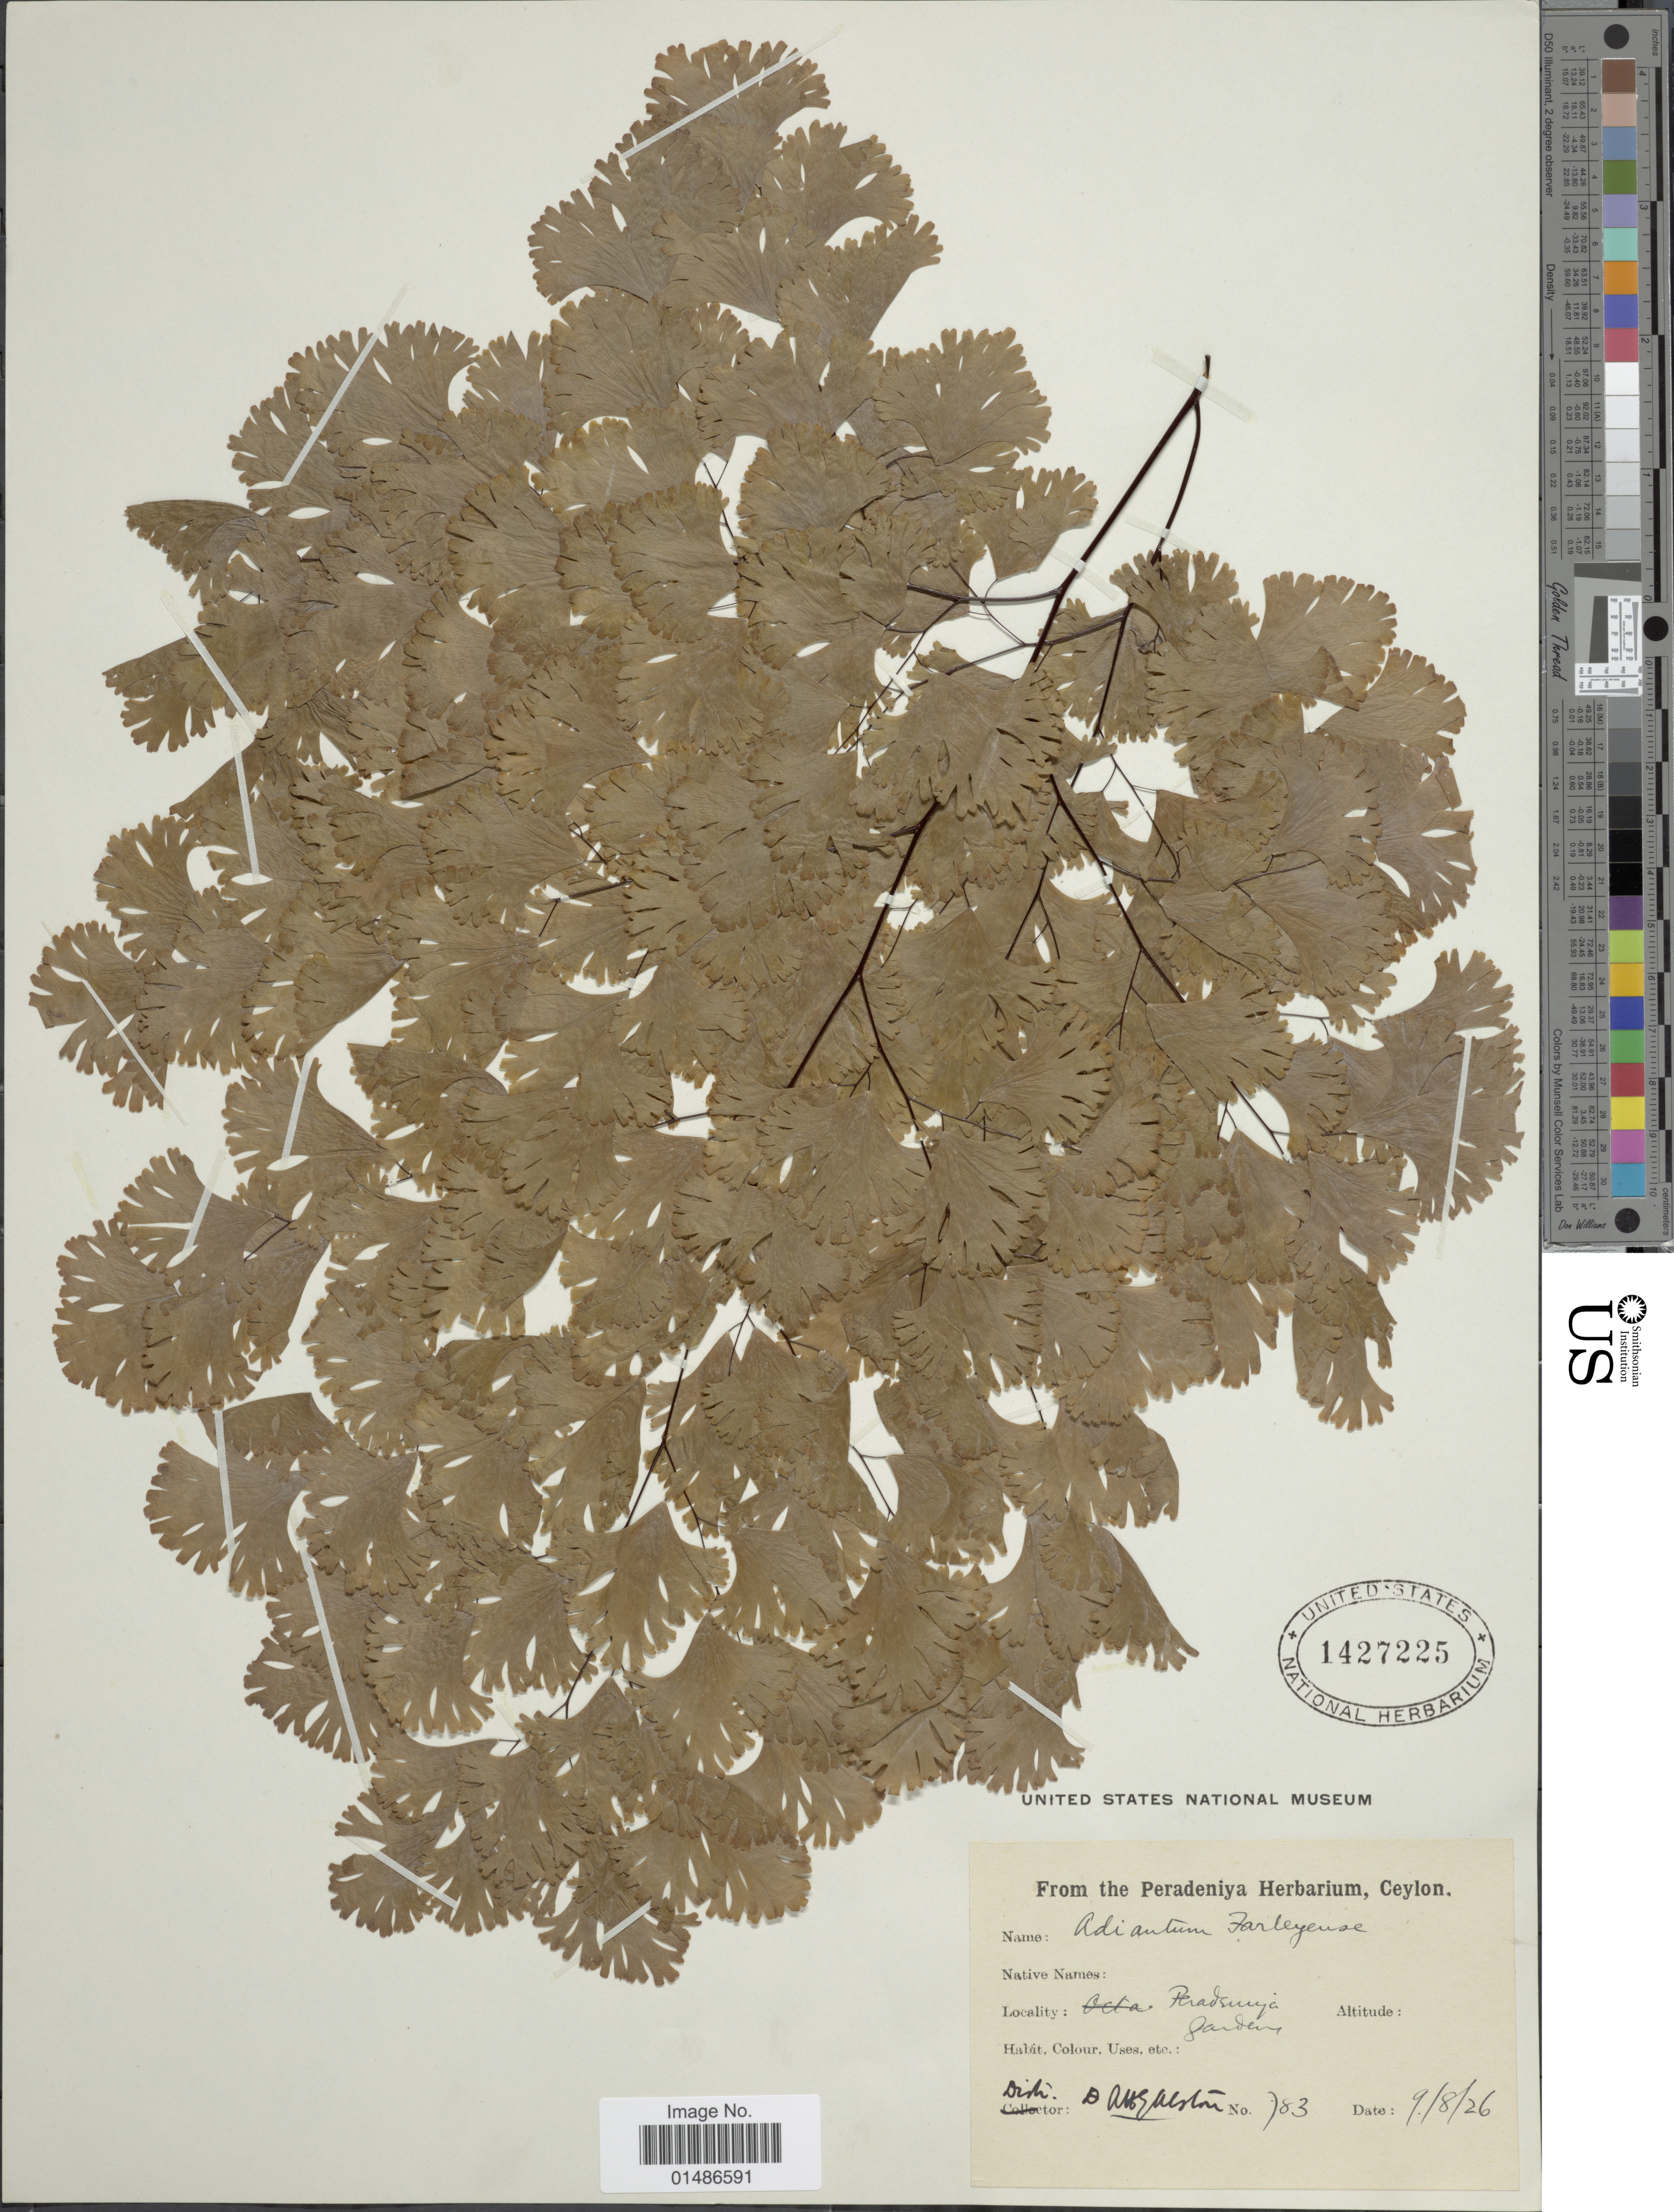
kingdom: Plantae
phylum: Tracheophyta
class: Polypodiopsida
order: Polypodiales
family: Pteridaceae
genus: Adiantum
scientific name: Adiantum tenerum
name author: Sw.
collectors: ex herb. Peradeniya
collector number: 783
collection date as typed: Transcribed d/m/y: 9/8/26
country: Sri Lanka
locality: Peradeniya Gardens. Distr. Arogalston. [interpreted]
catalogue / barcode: US 1427225